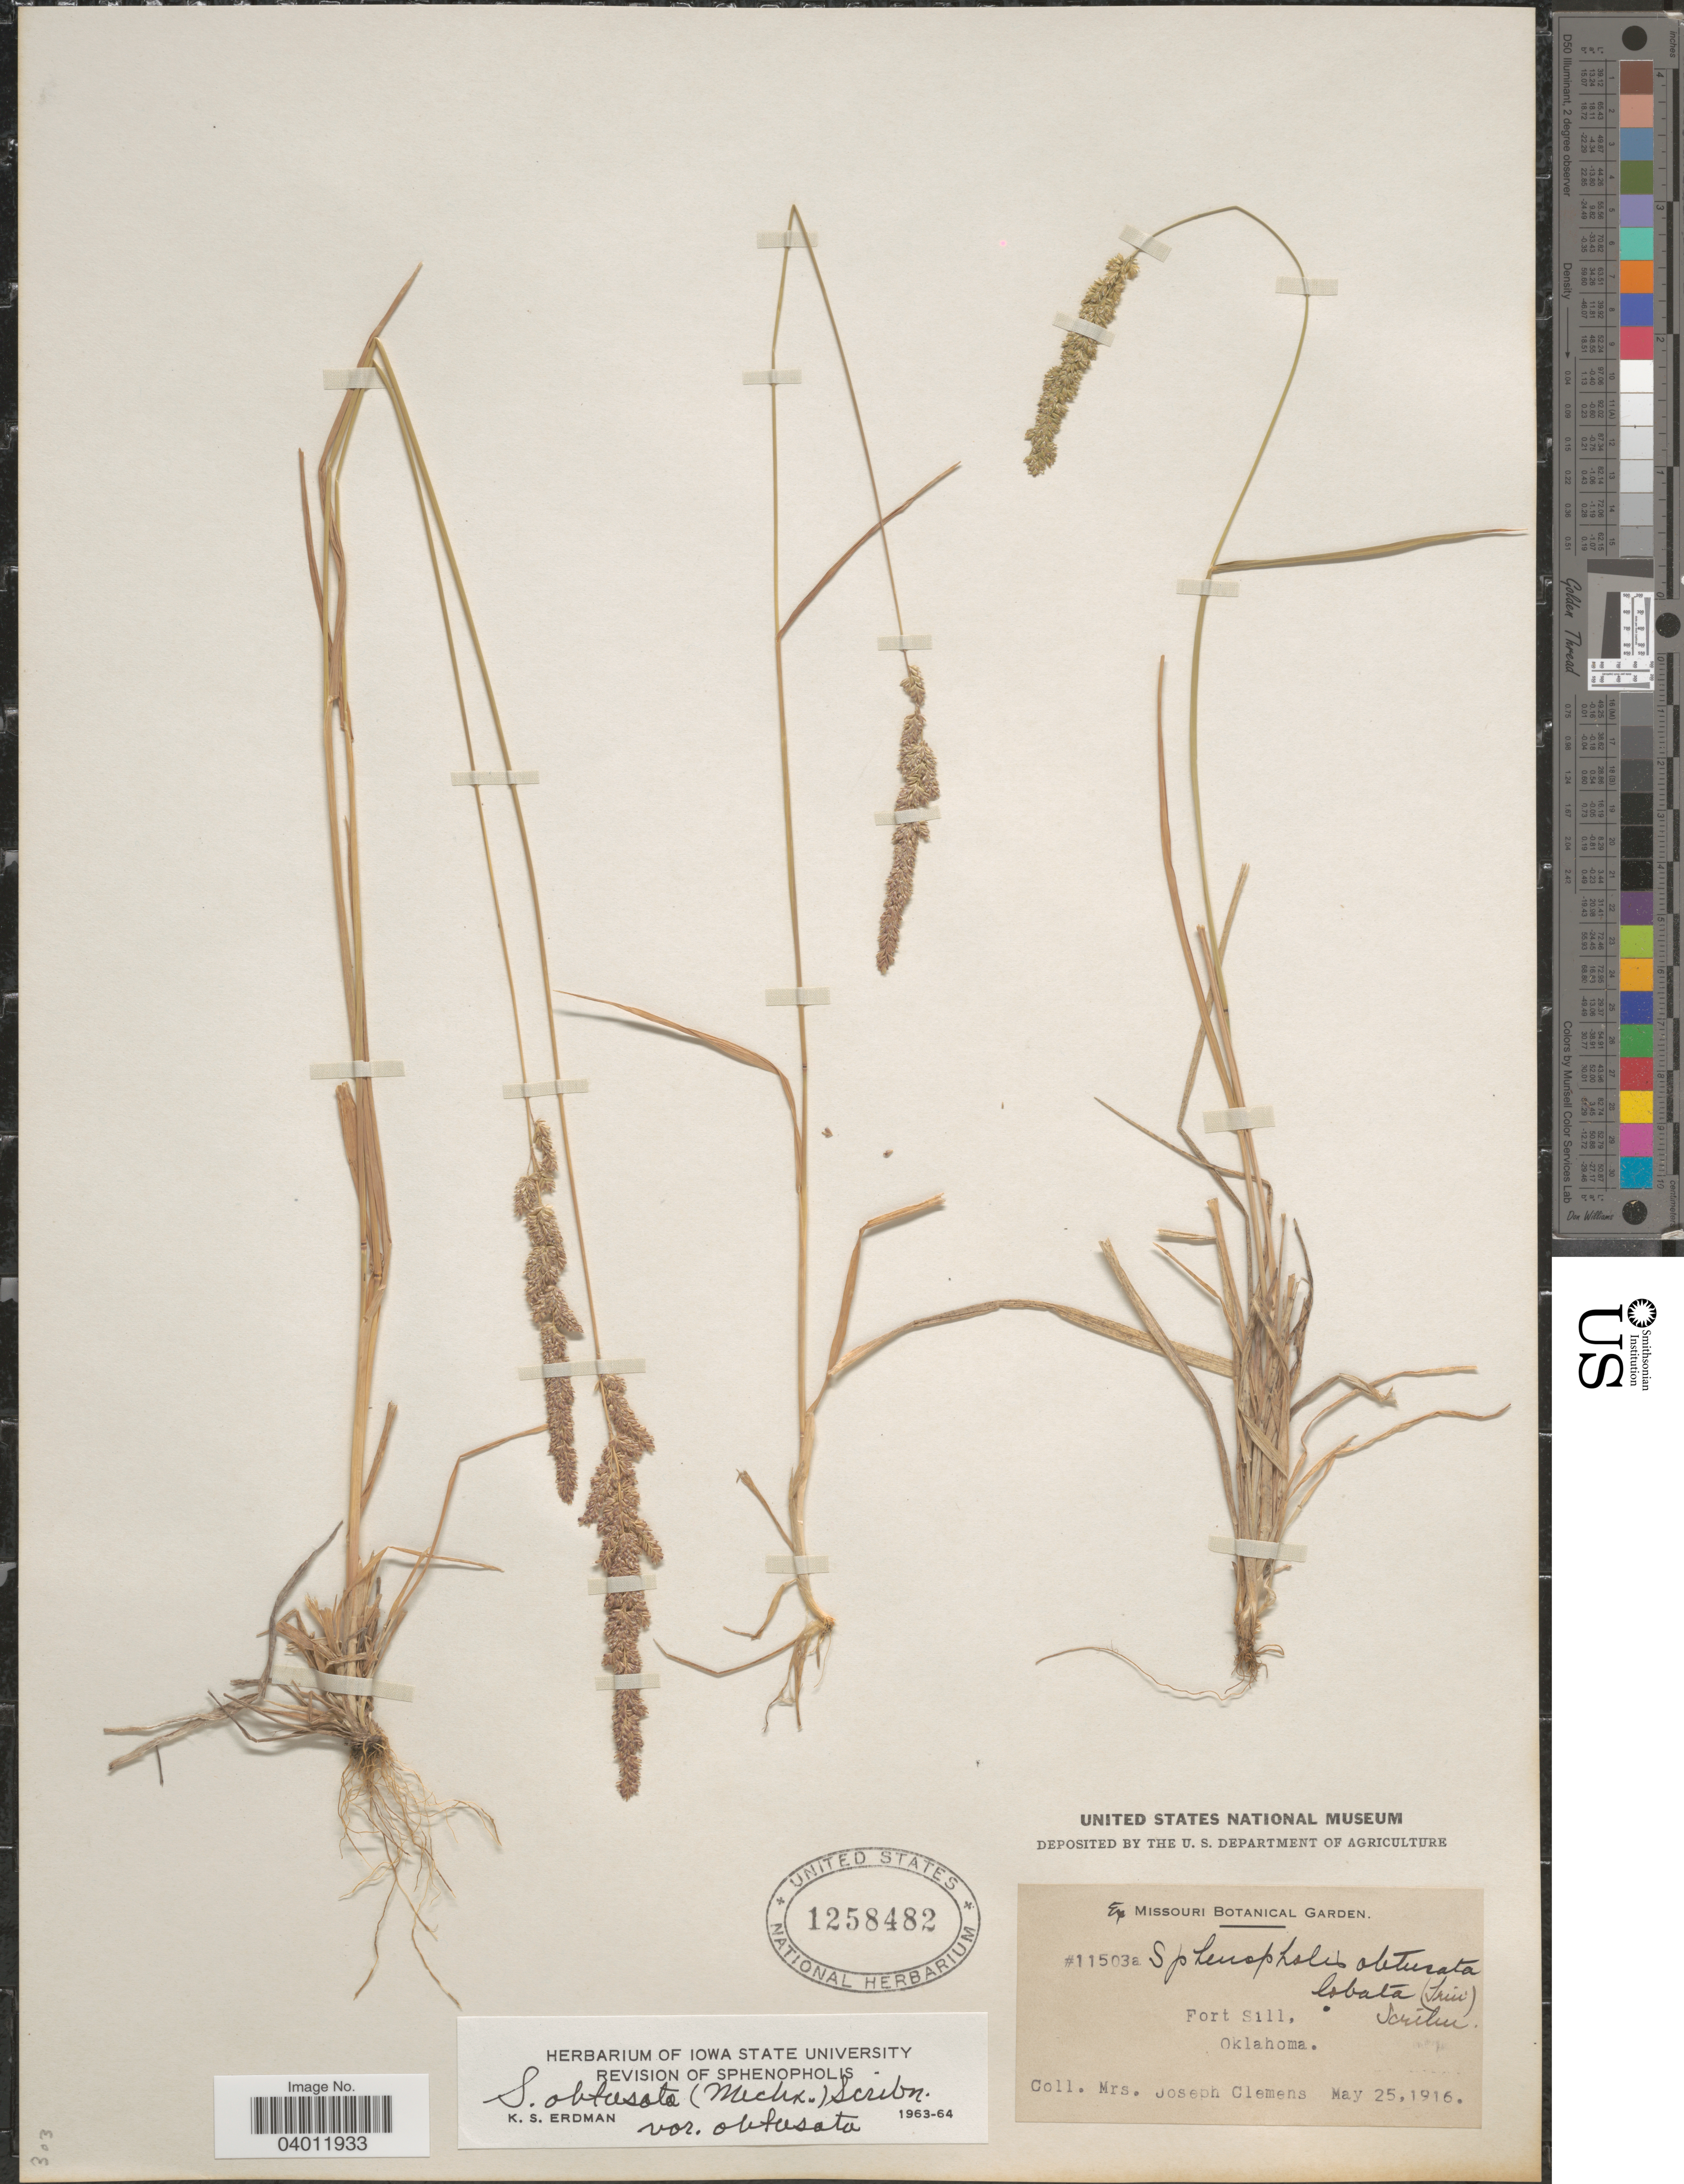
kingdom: Plantae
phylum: Tracheophyta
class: Liliopsida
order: Poales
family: Poaceae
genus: Sphenopholis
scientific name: Sphenopholis obtusata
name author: (Michx.) Scribn.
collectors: J. Clemens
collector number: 11503a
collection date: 1916-05-25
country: United States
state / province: Oklahoma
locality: Fort Sill.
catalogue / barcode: US 1258482